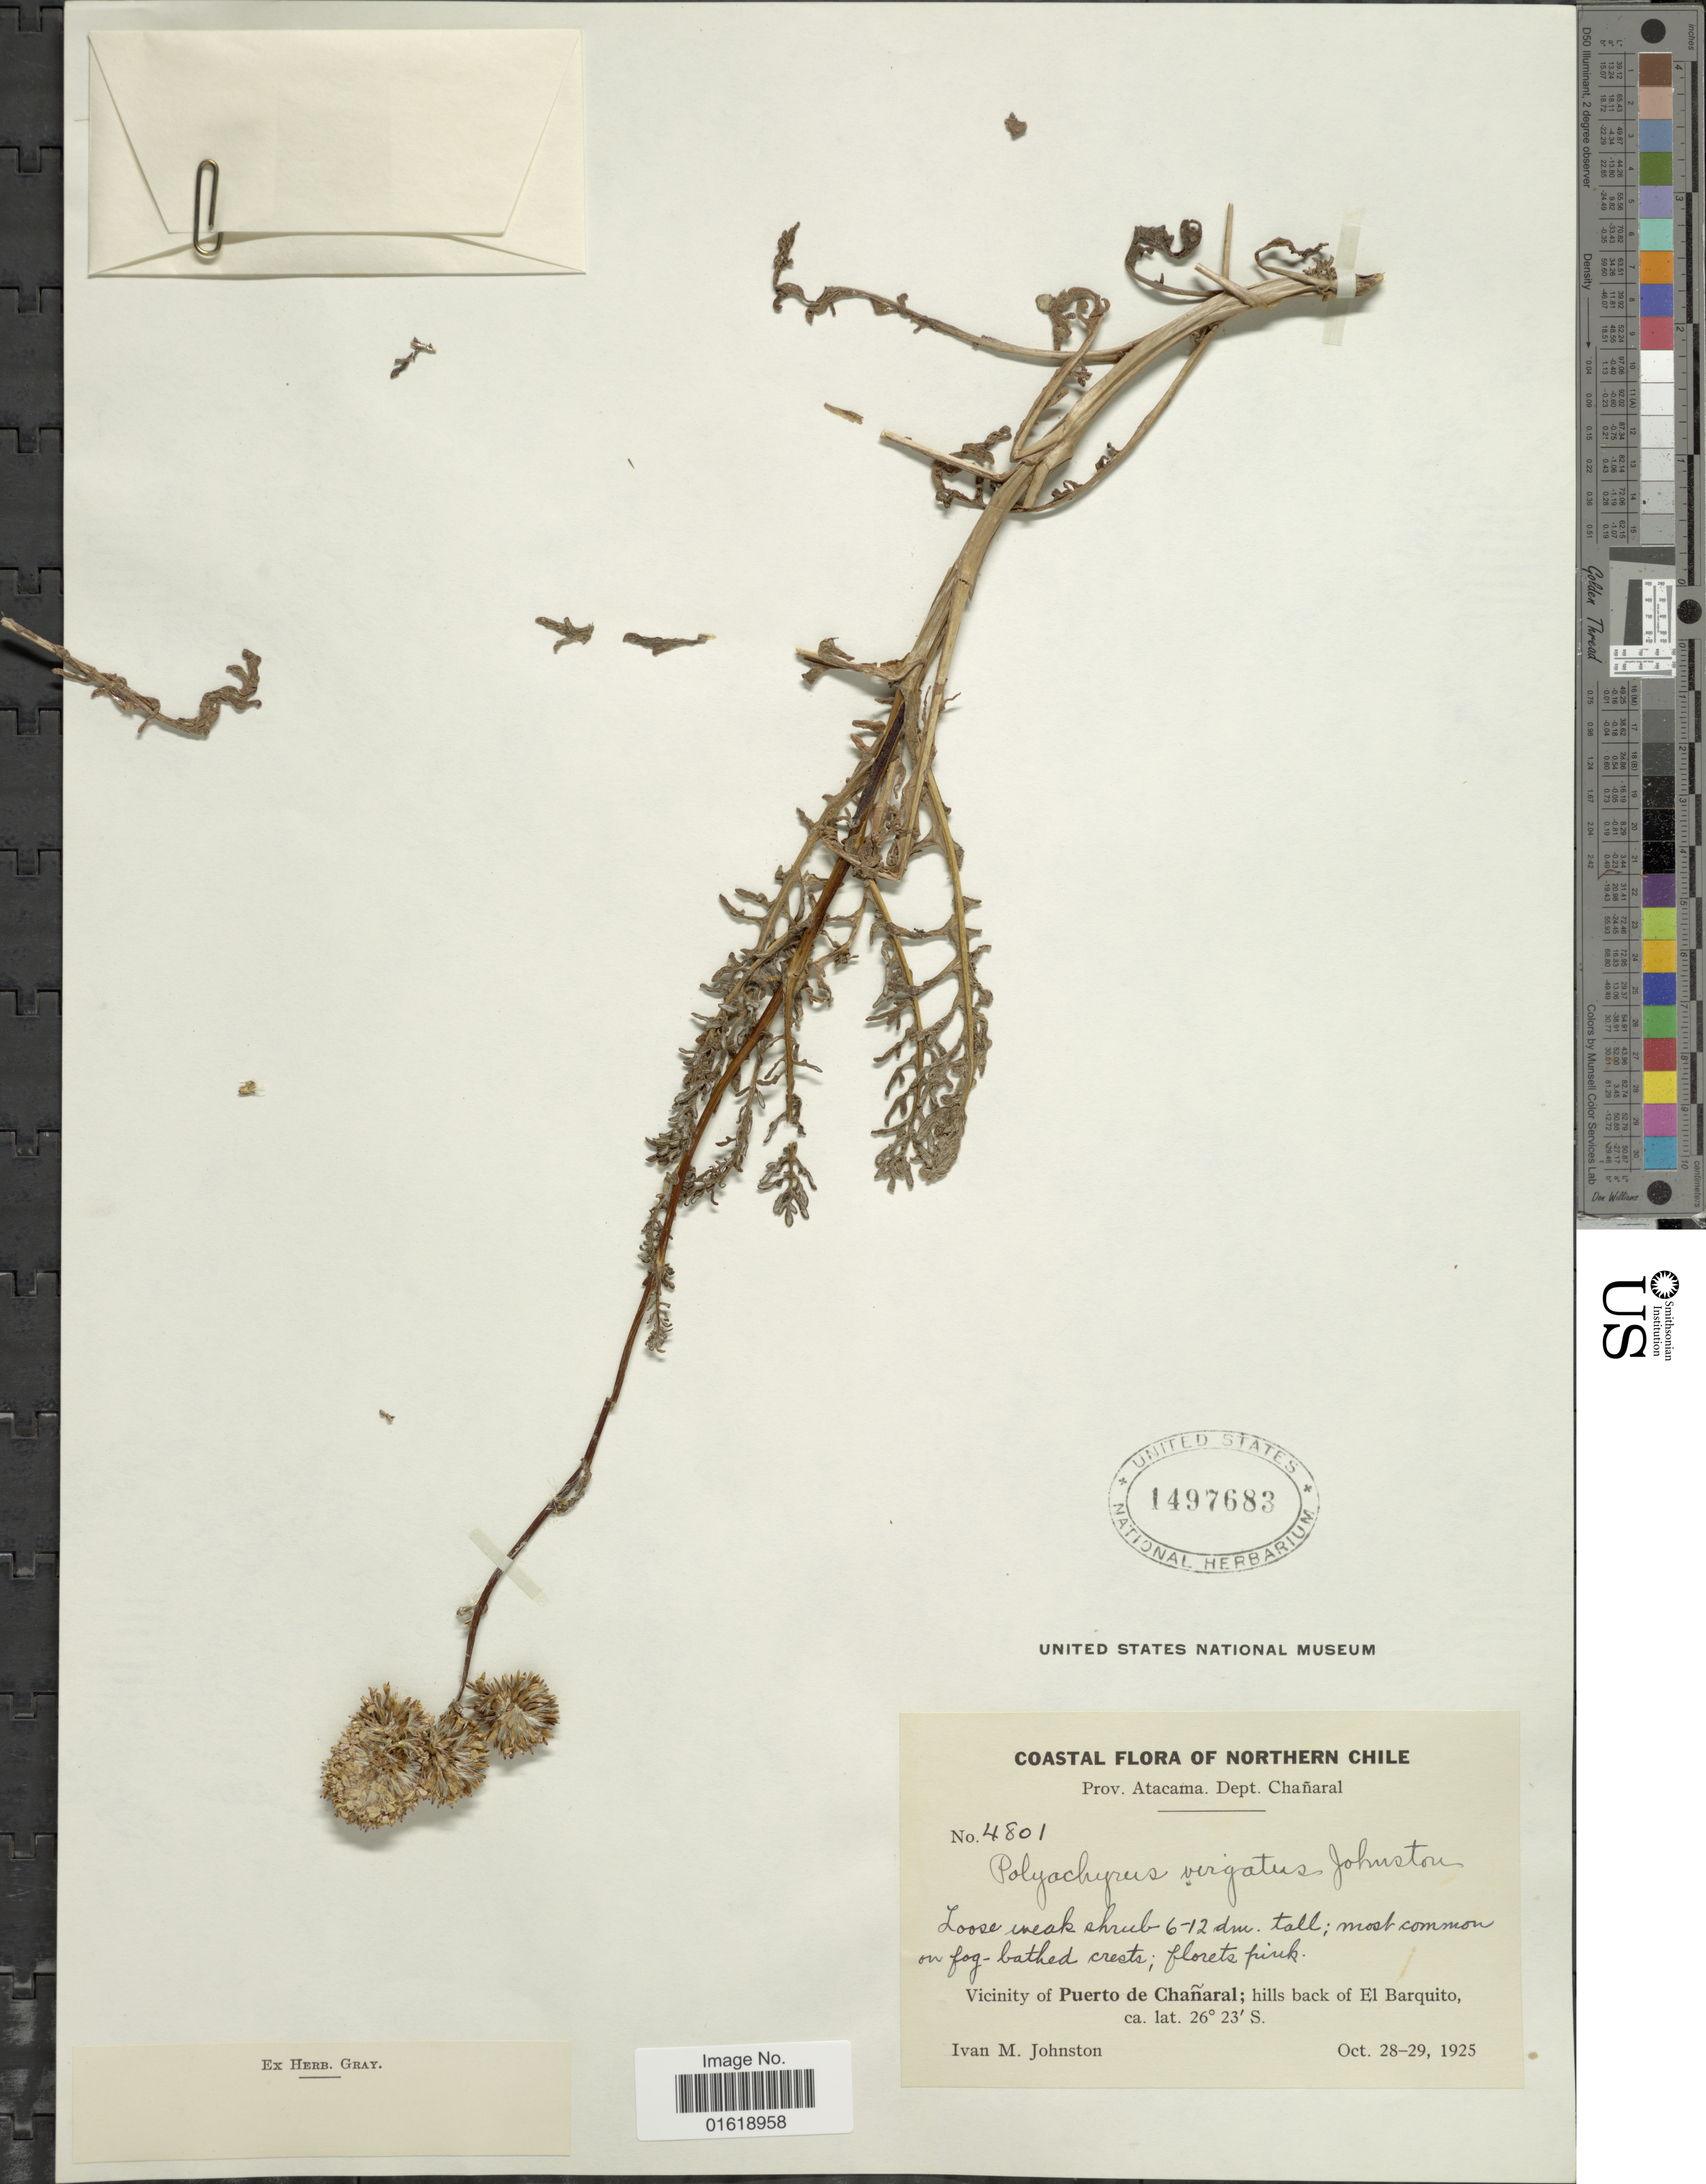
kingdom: Plantae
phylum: Tracheophyta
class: Magnoliopsida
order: Asterales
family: Asteraceae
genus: Polyachyrus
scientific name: Polyachyrus virgatus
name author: I.M. Johnst.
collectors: I.M. Johnston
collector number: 4801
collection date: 1925-10-28/1925-10-29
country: Chile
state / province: Atacama (III)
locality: Northern Chile. Prov. Atacama. Dept. Chañaral. Vicinity of Puerto de Chañaral; hills back of El Barquito.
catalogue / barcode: US 1497683